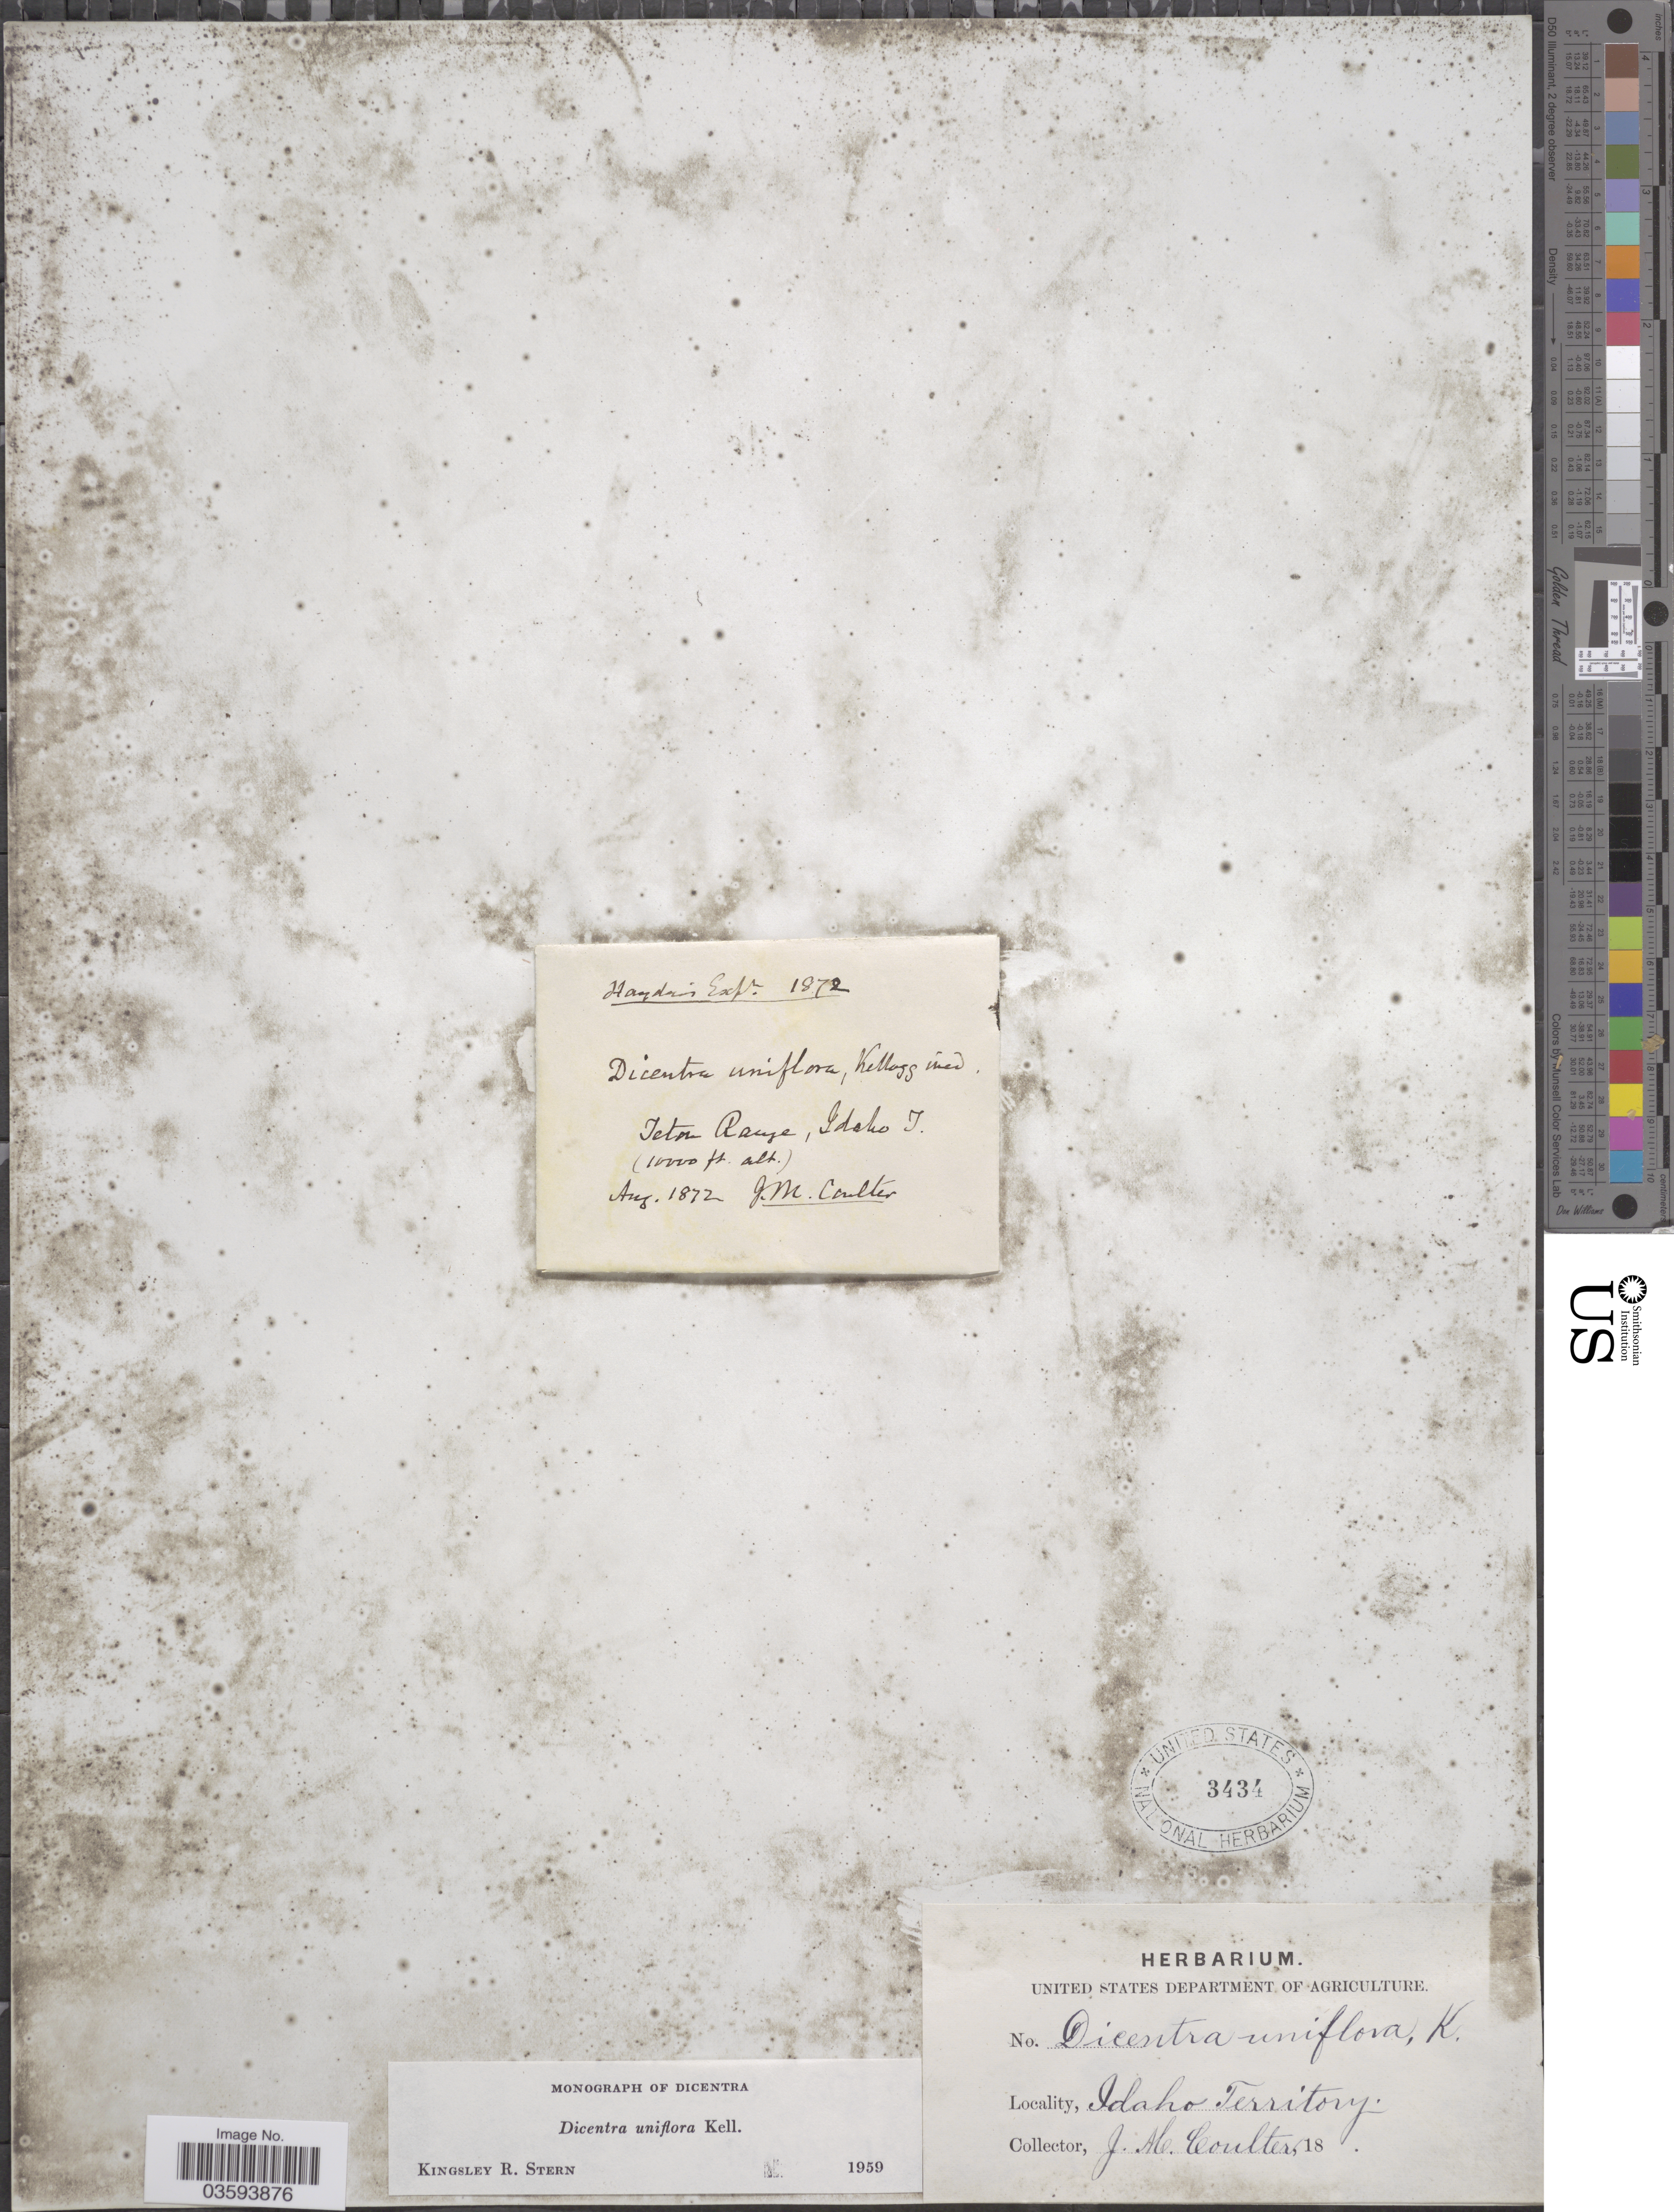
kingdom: Plantae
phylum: Tracheophyta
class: Magnoliopsida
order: Ranunculales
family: Papaveraceae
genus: Dicentra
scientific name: Dicentra uniflora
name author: Kellogg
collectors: J. M. Coulter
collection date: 1872-08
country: United States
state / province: Idaho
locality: Teton Range, Idaho Territory.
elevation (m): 3048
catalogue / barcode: US 3434